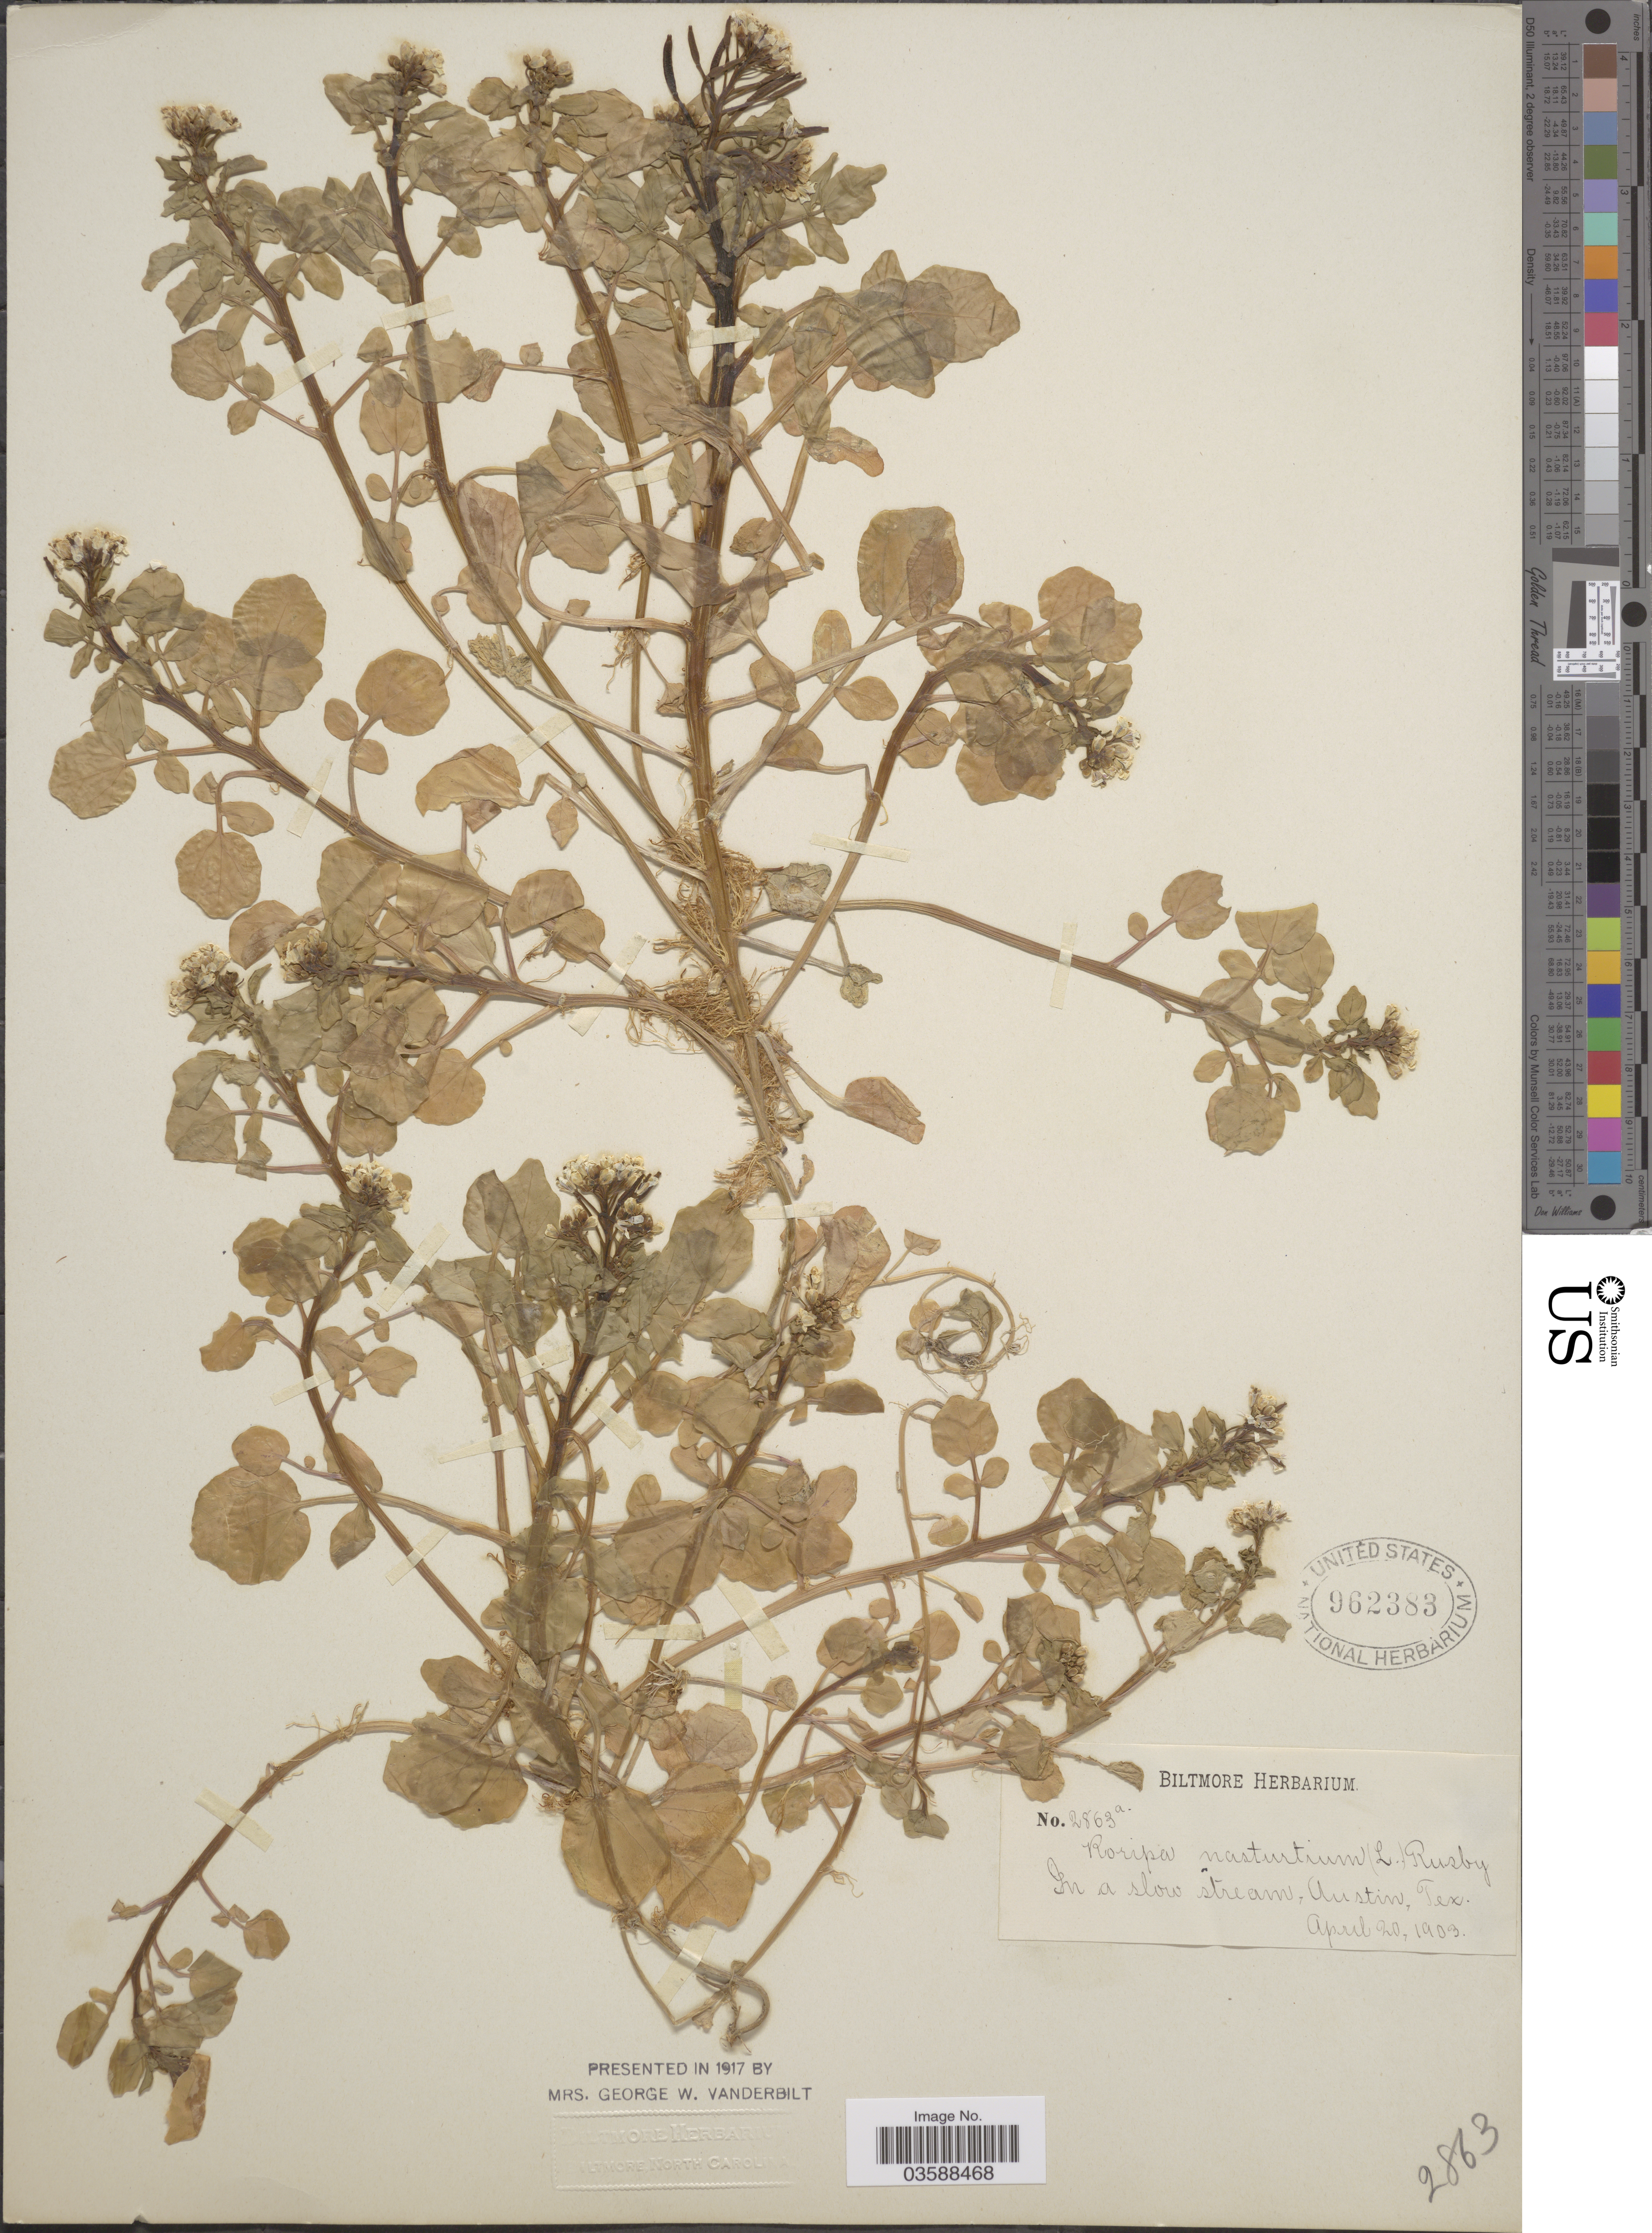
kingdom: Plantae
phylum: Tracheophyta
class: Magnoliopsida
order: Brassicales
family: Brassicaceae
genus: Nasturtium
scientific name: Nasturtium officinale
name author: R. Br.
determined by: Strong, M. T., (US), Smithsonian Institution - National Museum of Natural History (UNITED STATES)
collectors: ex herb. Biltmore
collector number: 2863a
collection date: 1903-04-20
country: United States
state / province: Texas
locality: In a slow stream, Austin.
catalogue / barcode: US 962383